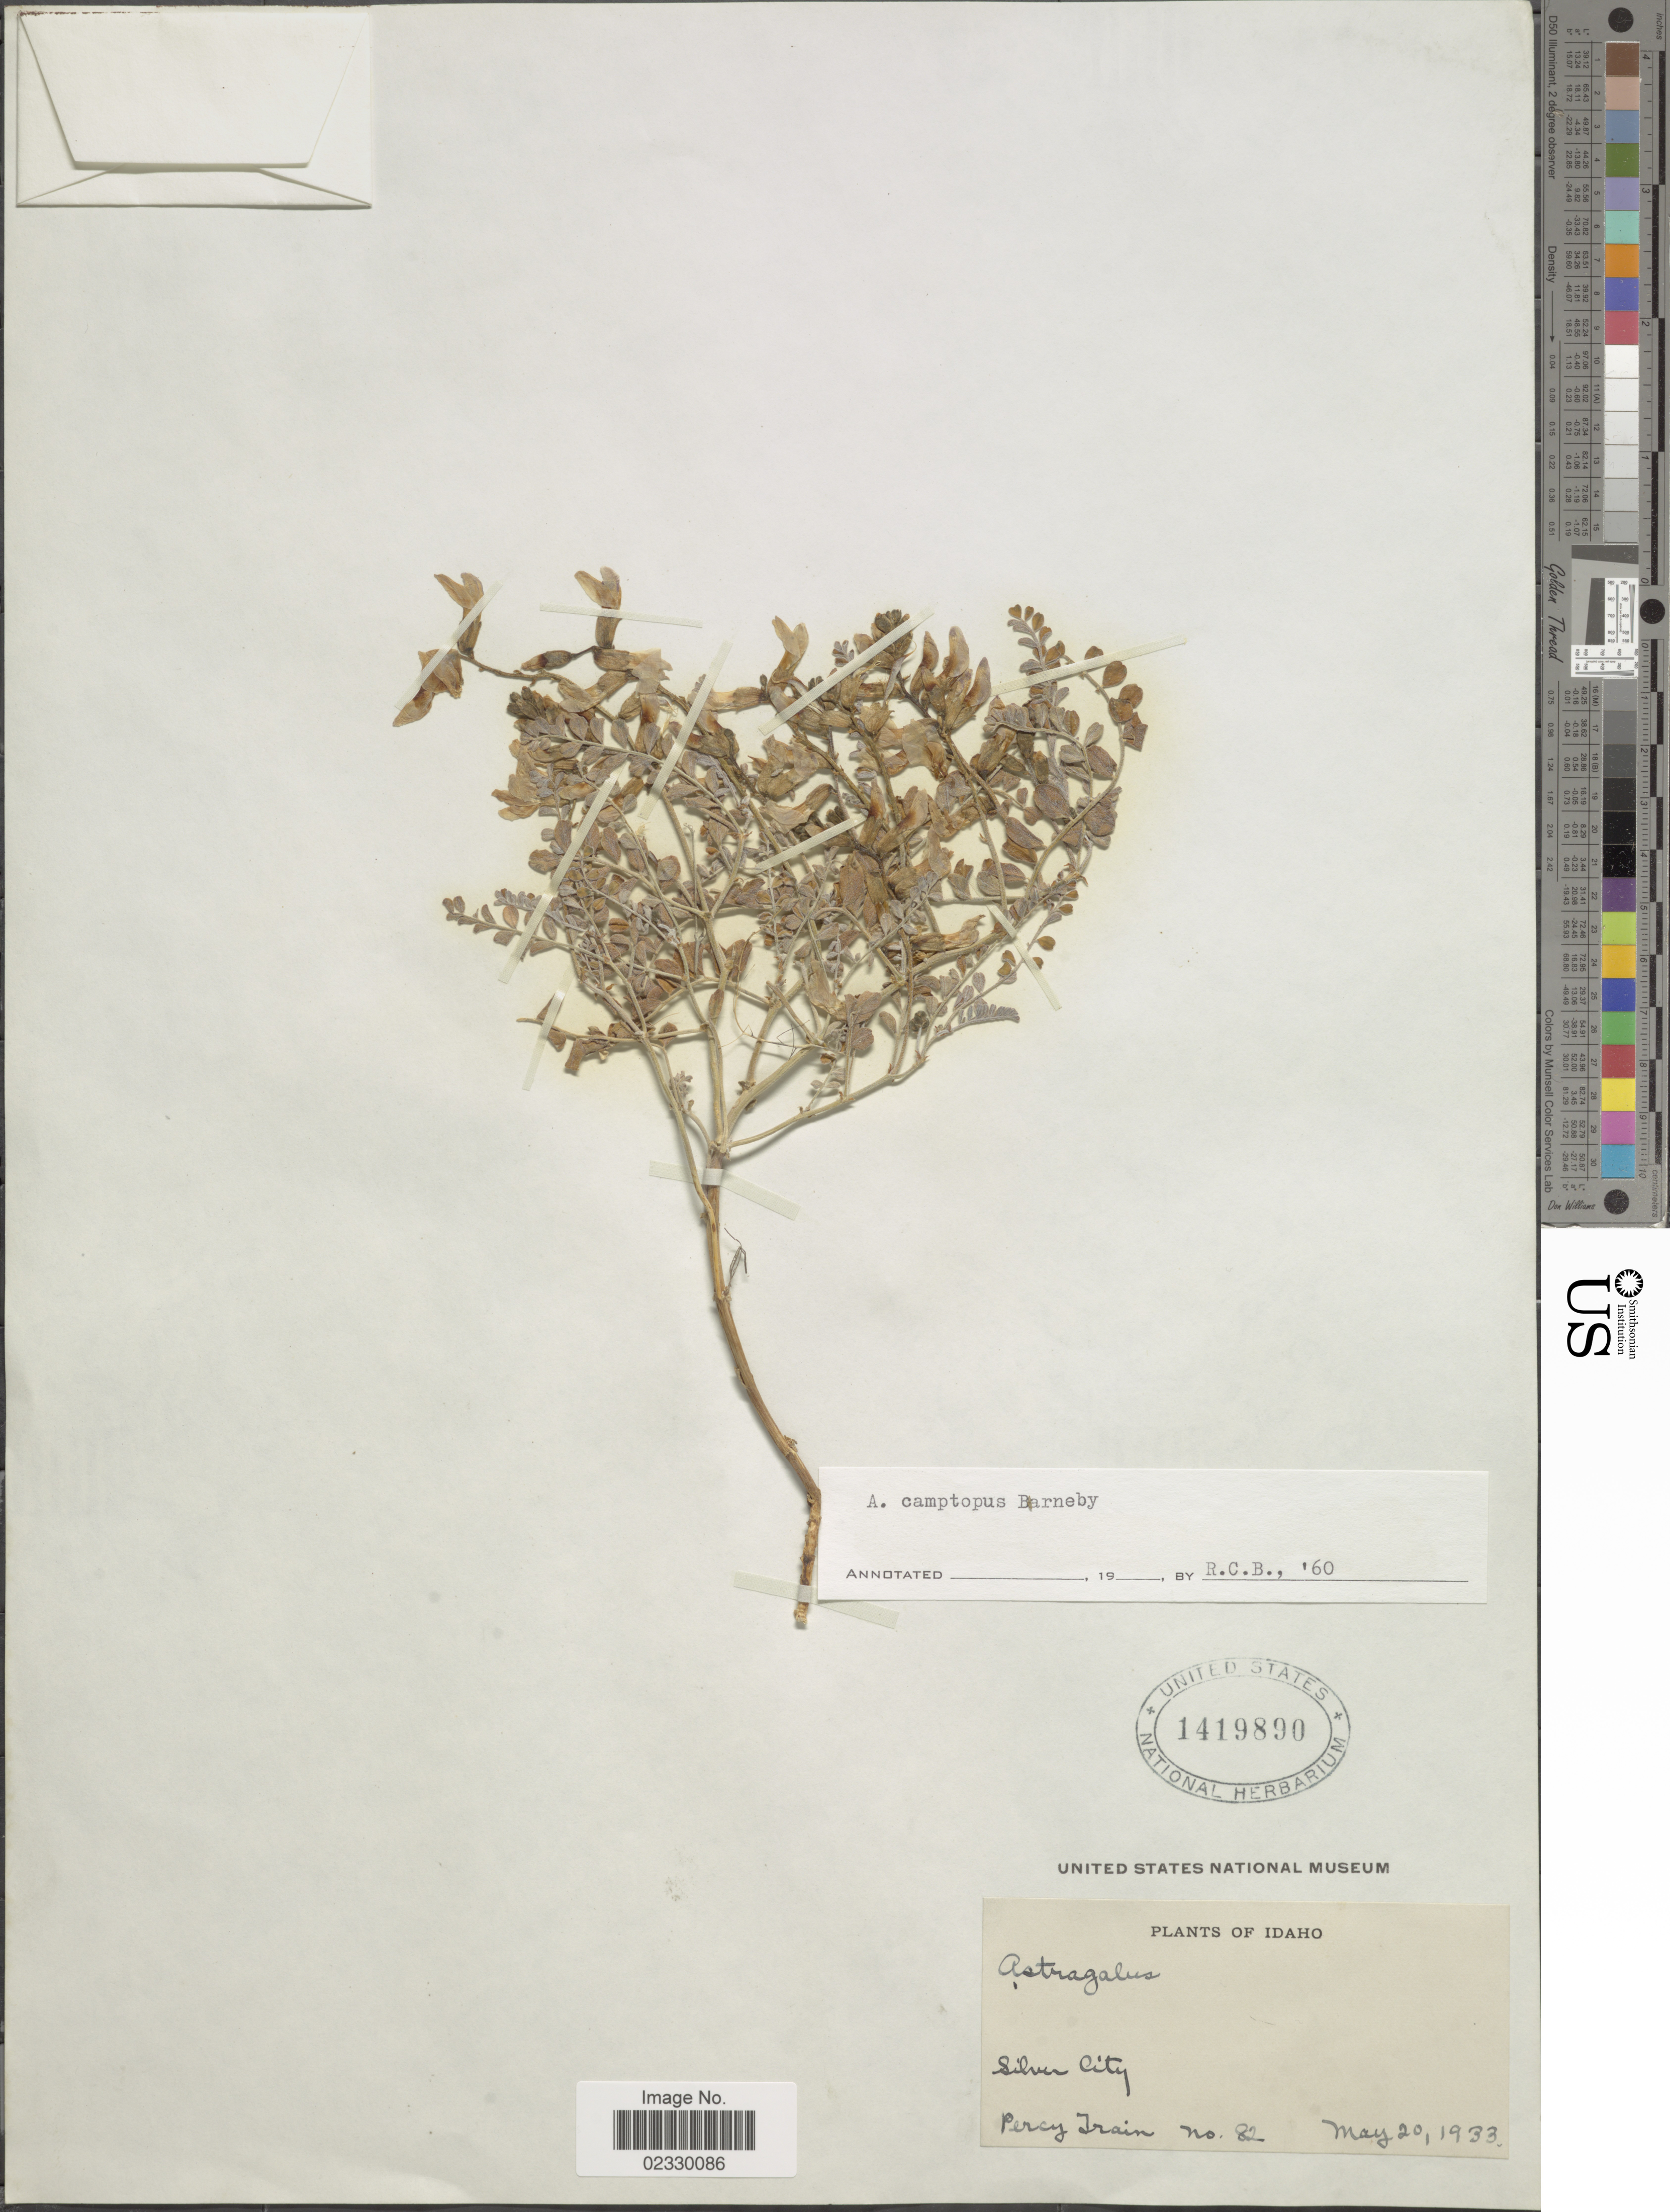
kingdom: Plantae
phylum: Tracheophyta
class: Magnoliopsida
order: Fabales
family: Fabaceae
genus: Astragalus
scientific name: Astragalus camptopus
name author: Barneby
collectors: P. Train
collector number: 82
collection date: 1933-05-20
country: United States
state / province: Idaho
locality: Silver City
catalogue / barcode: US 1419890